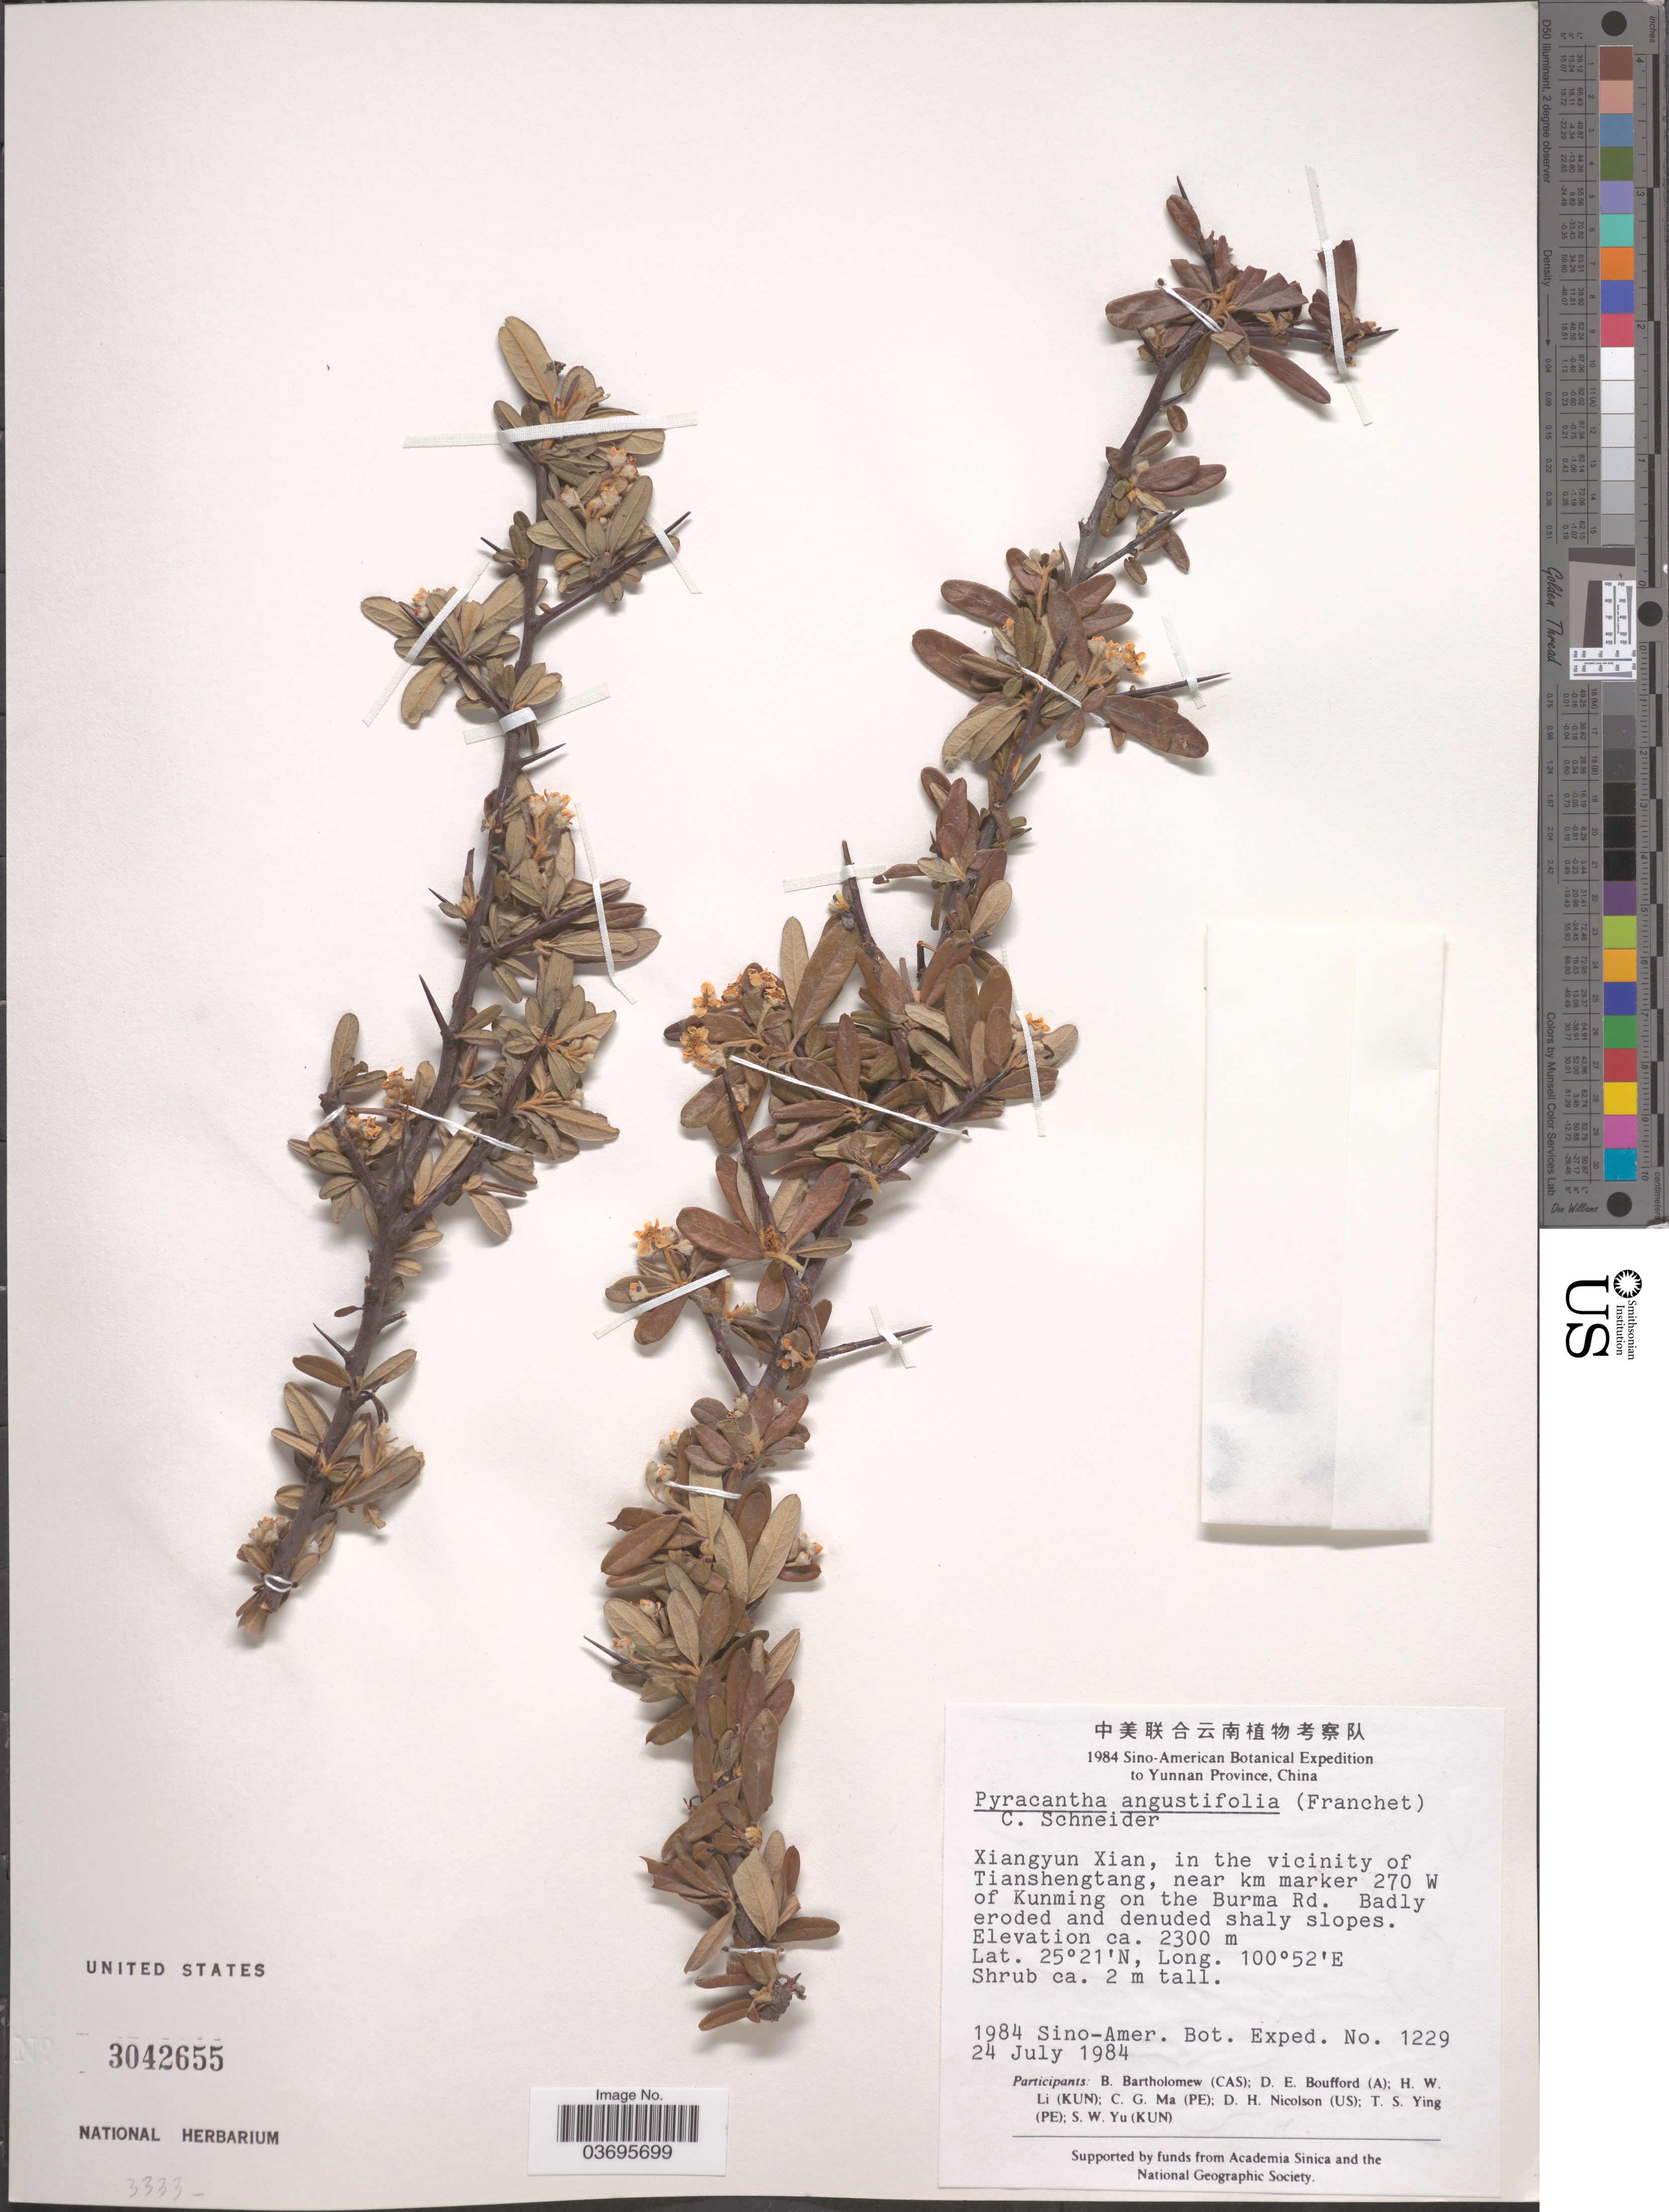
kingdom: Plantae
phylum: Tracheophyta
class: Magnoliopsida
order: Rosales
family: Rosaceae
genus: Pyracantha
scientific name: Pyracantha angustifolia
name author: C.K. Schneid.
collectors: Sino-Amer. Bot. Exped. 1984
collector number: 1229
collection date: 1984-07-24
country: China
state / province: Yunnan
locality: Xiangyun Xian, in the vicinity of Tianshengtang, near km marker 270 W of Kunming on the Burma Rd.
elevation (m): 2300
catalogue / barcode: US 3042655